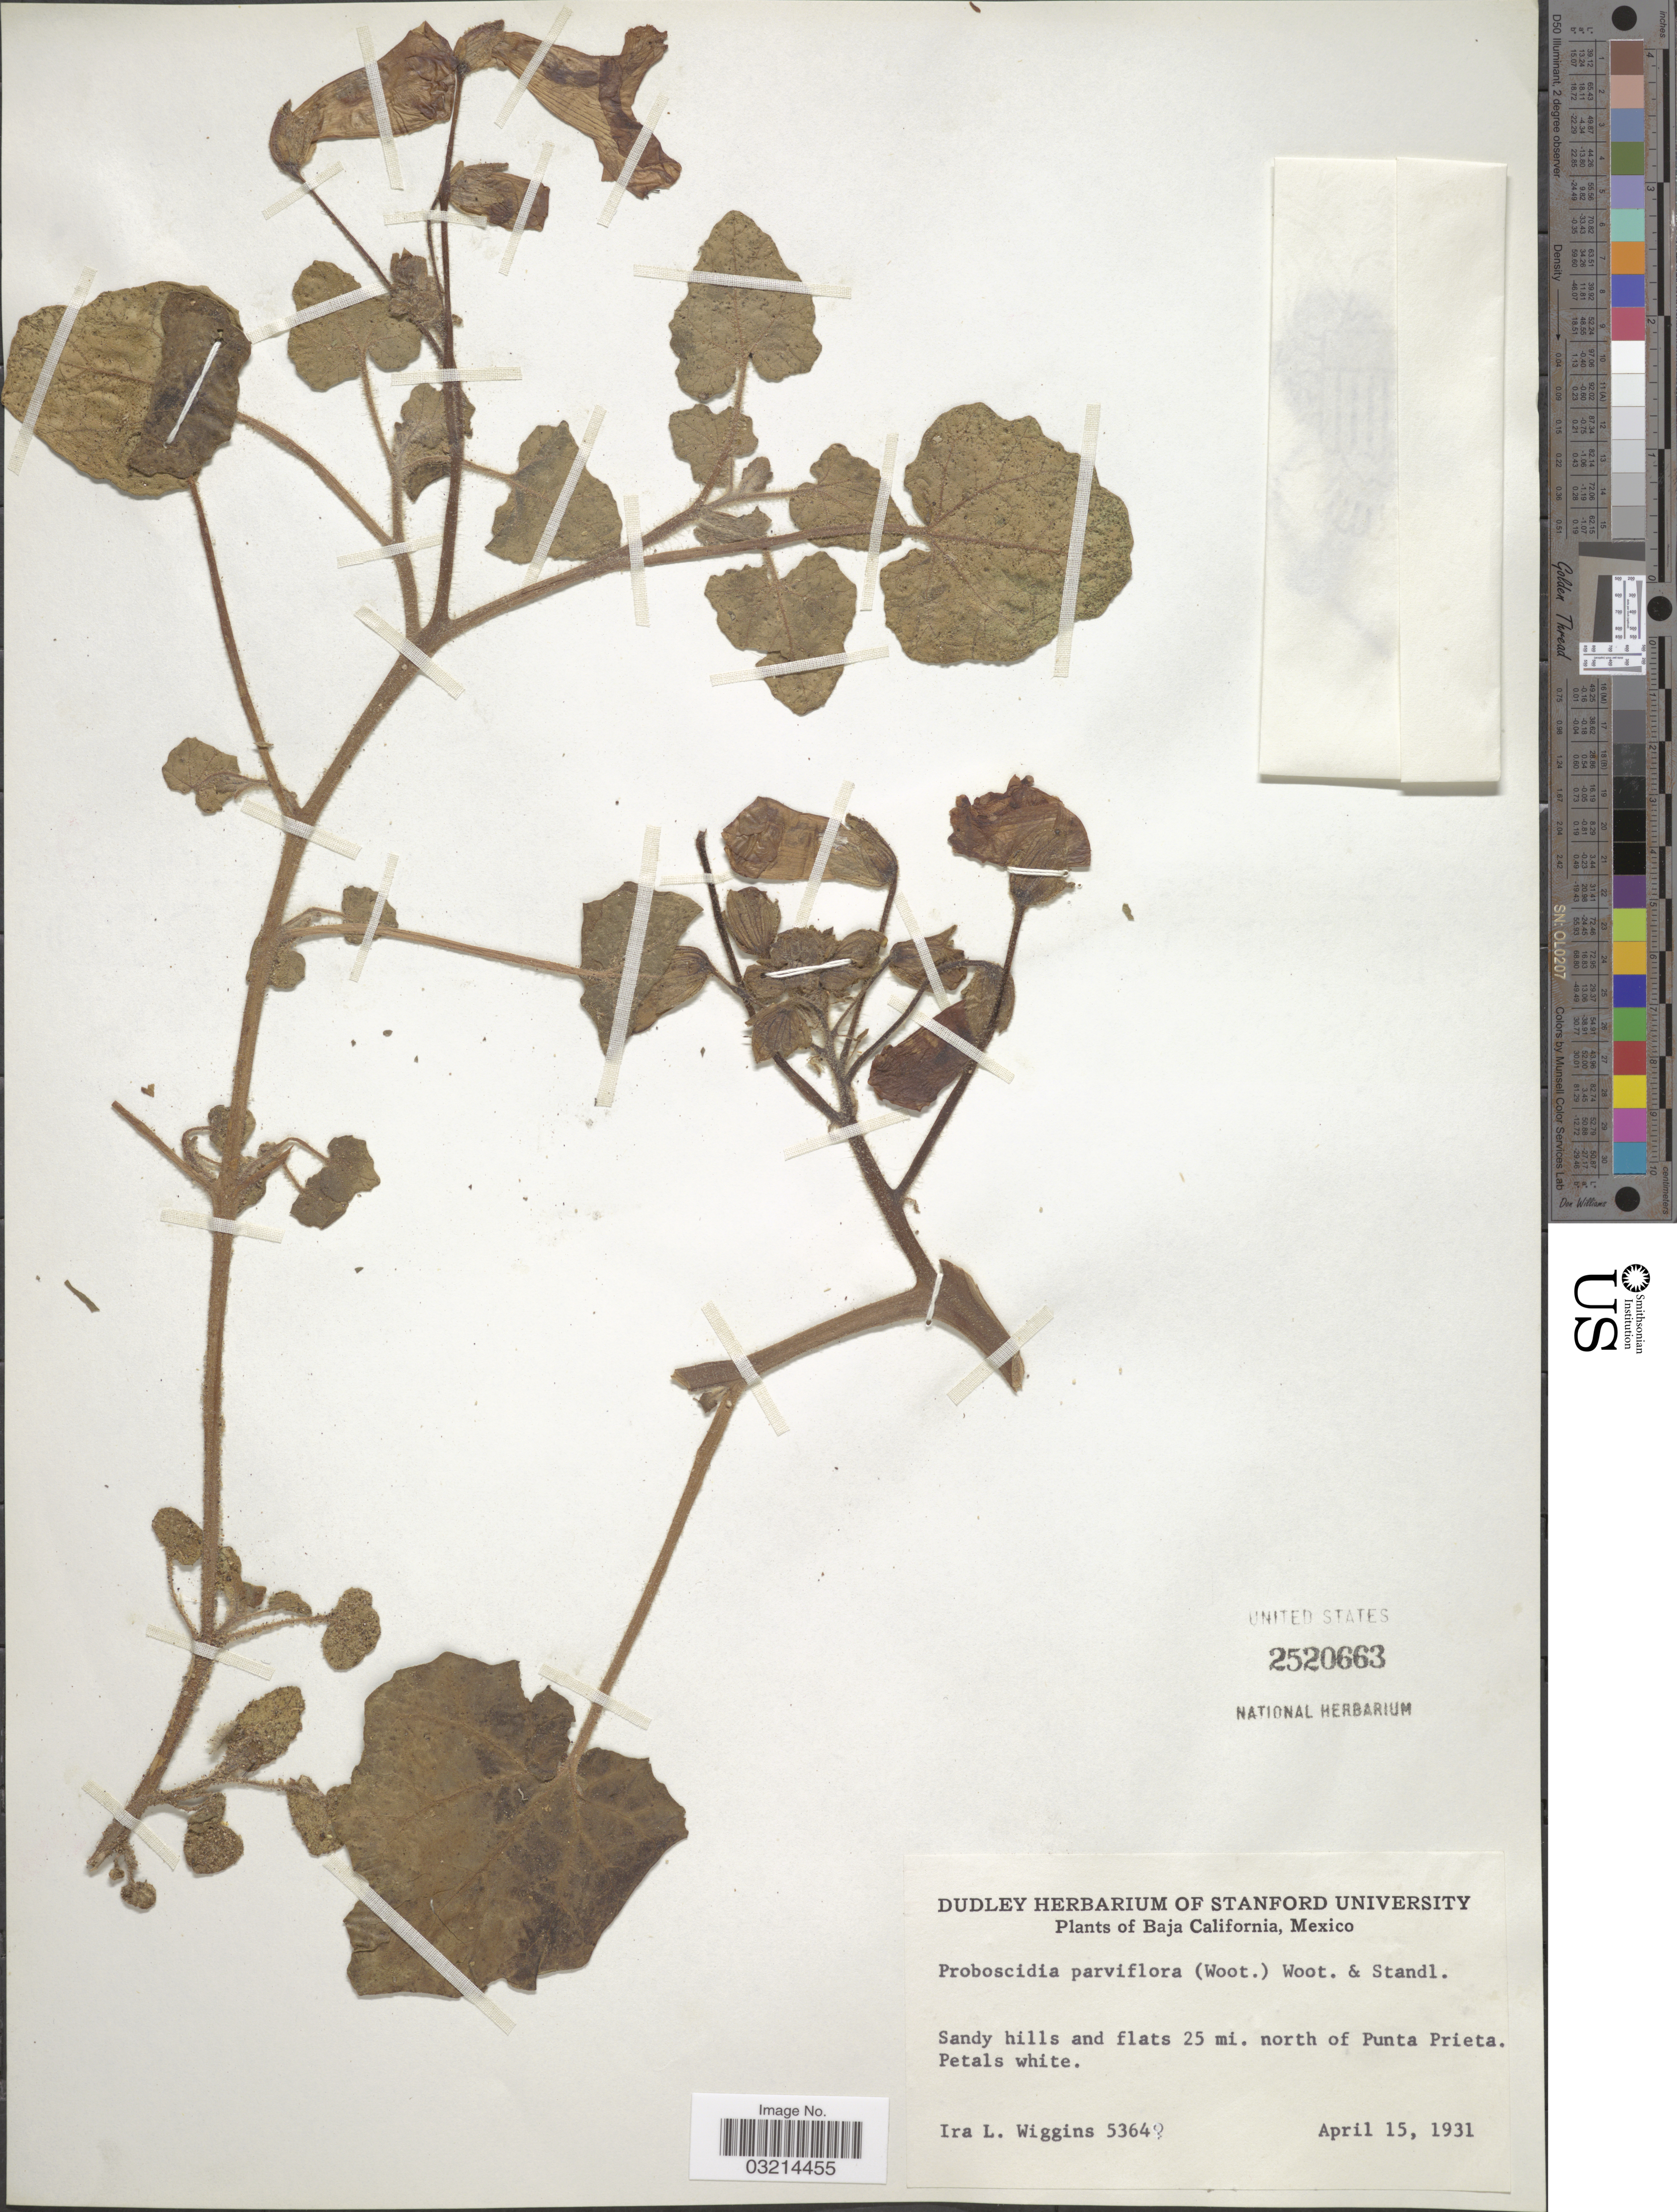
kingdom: Plantae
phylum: Tracheophyta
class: Magnoliopsida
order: Lamiales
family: Martyniaceae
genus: Proboscidea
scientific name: Proboscidea parviflora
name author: (Wooton) Wooton & Standl.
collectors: I. L. Wiggins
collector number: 5364*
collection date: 1931-04-15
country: Mexico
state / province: Baja California Norte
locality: Sandy hills and flats 25 mi. north of Punta Prieta.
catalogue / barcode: US 2520663